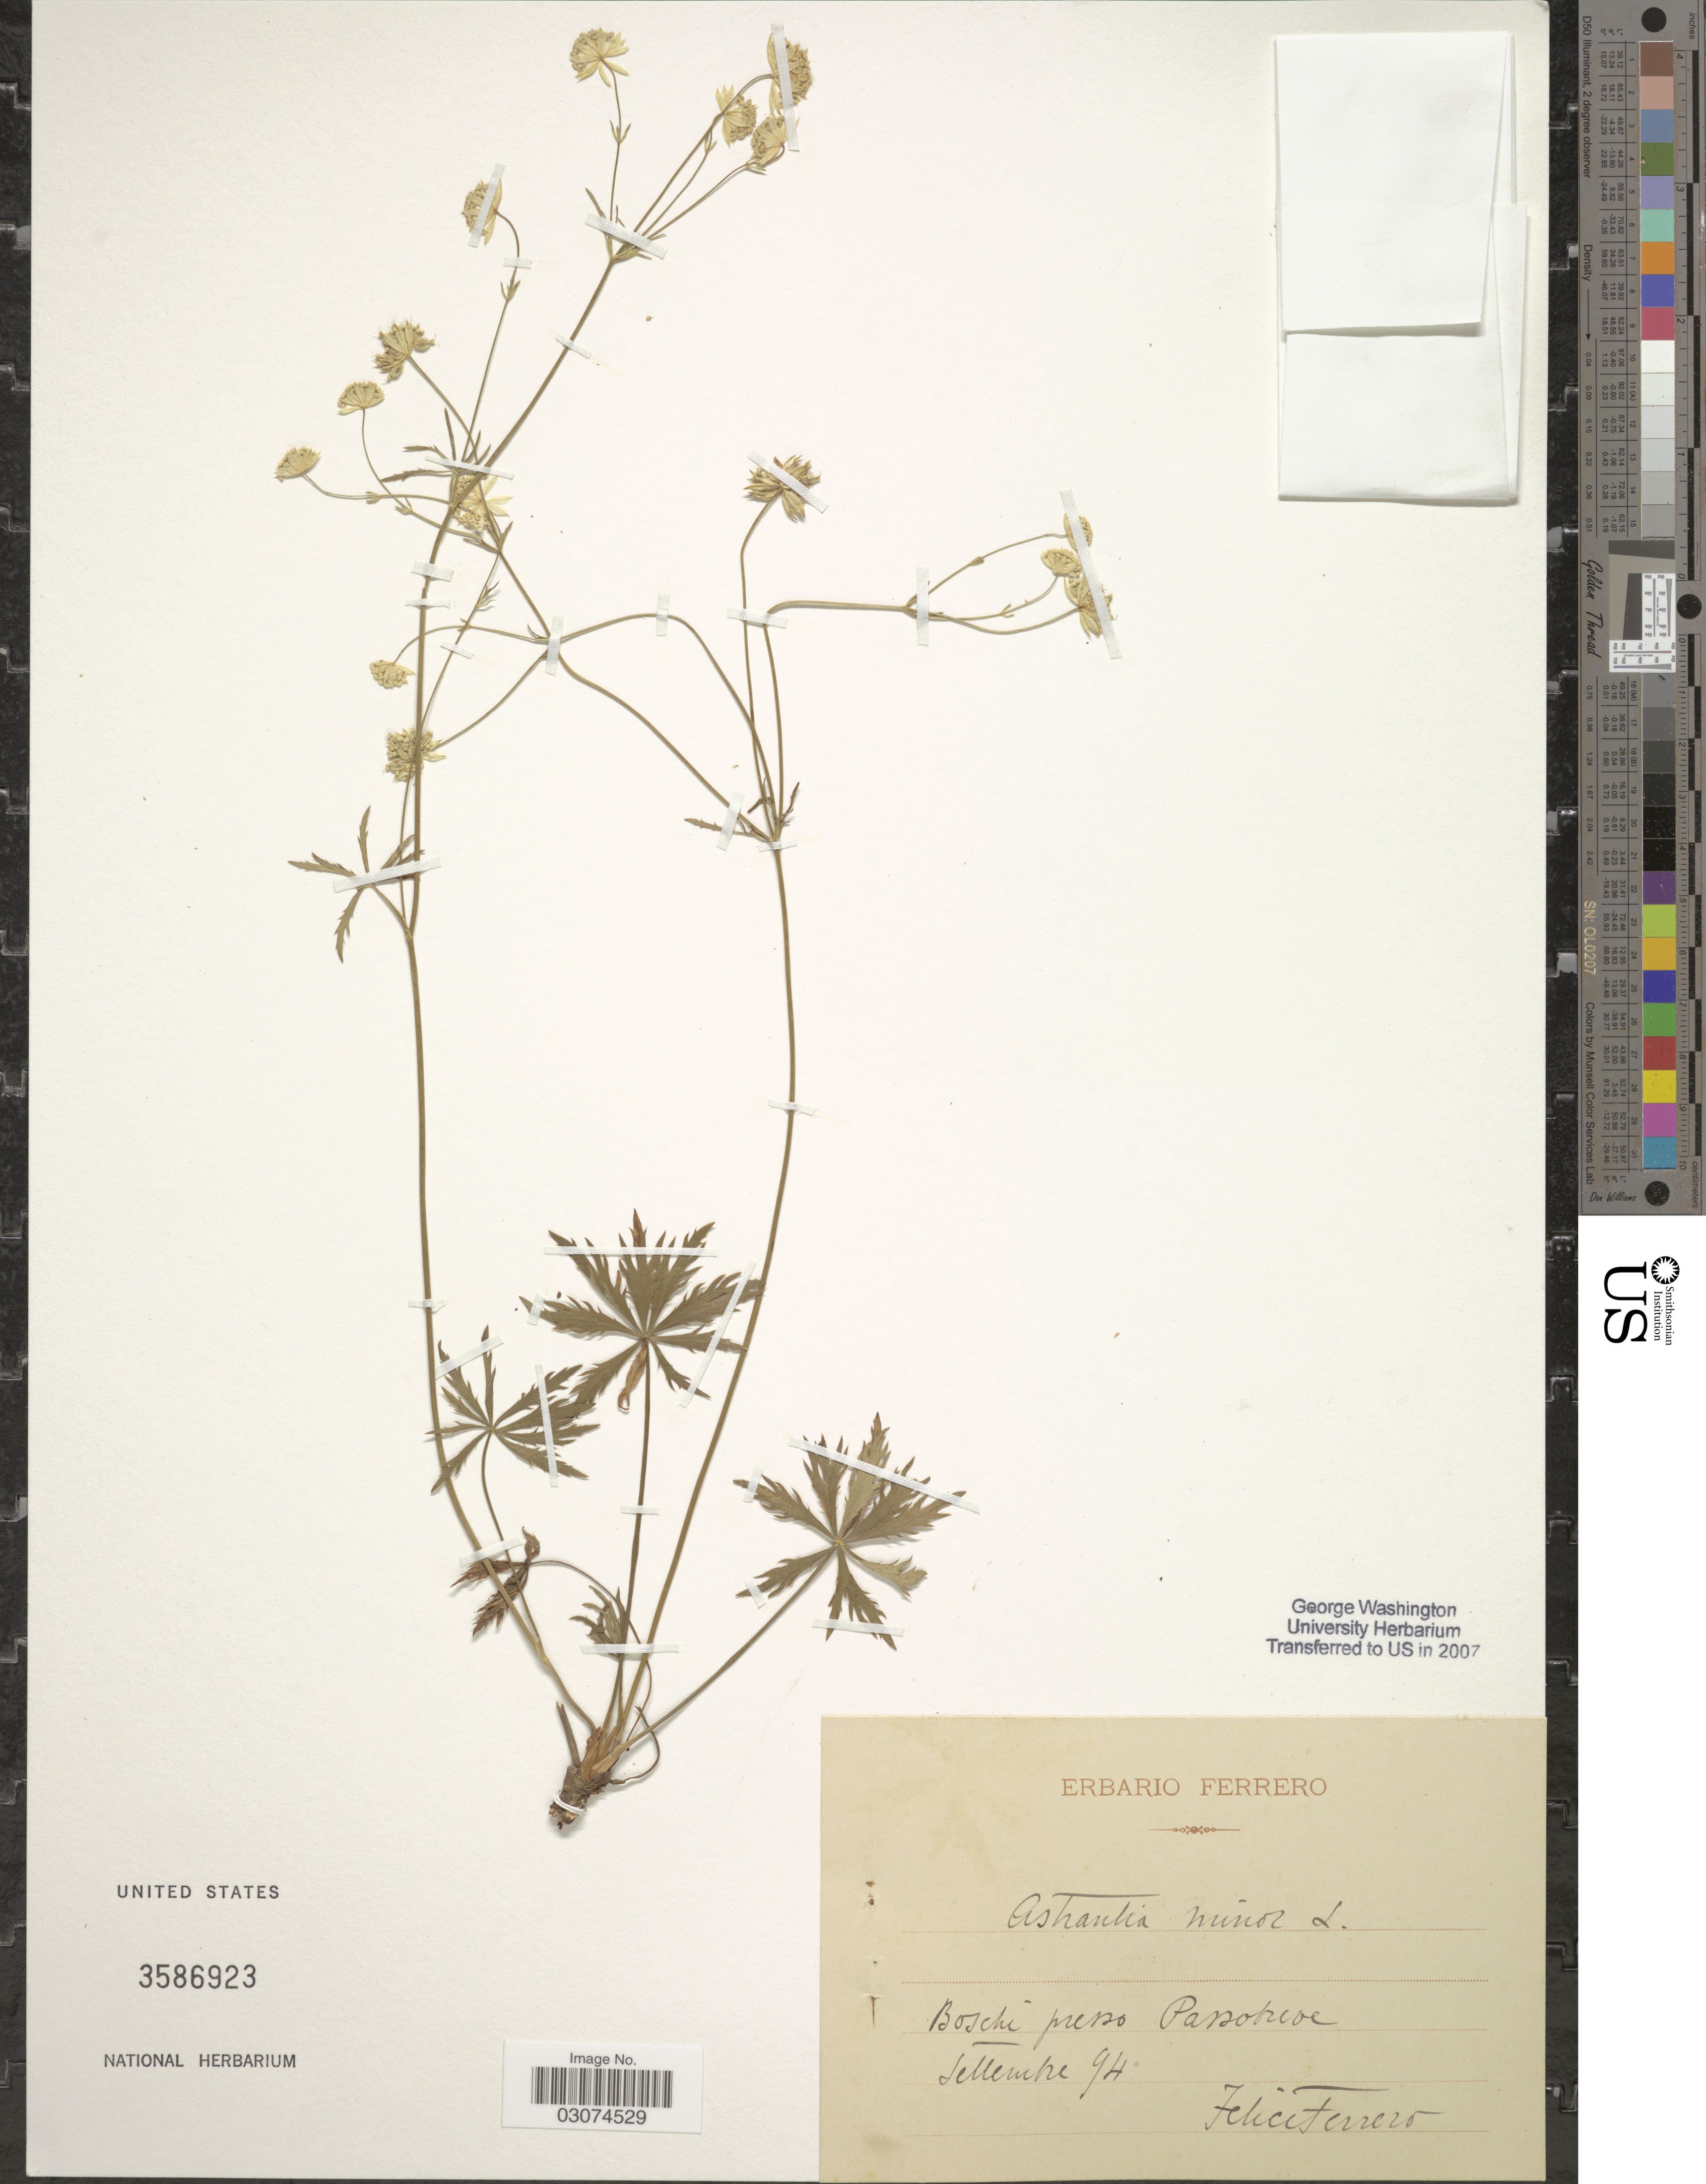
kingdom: Plantae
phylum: Tracheophyta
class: Magnoliopsida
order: Apiales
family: Apiaceae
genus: Astrantia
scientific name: Astrantia minor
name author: L.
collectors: F. Ferrero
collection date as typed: Transcribed d/m/y: /9/94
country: Italy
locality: Boschi presso Passobreve.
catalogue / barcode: US 3586923